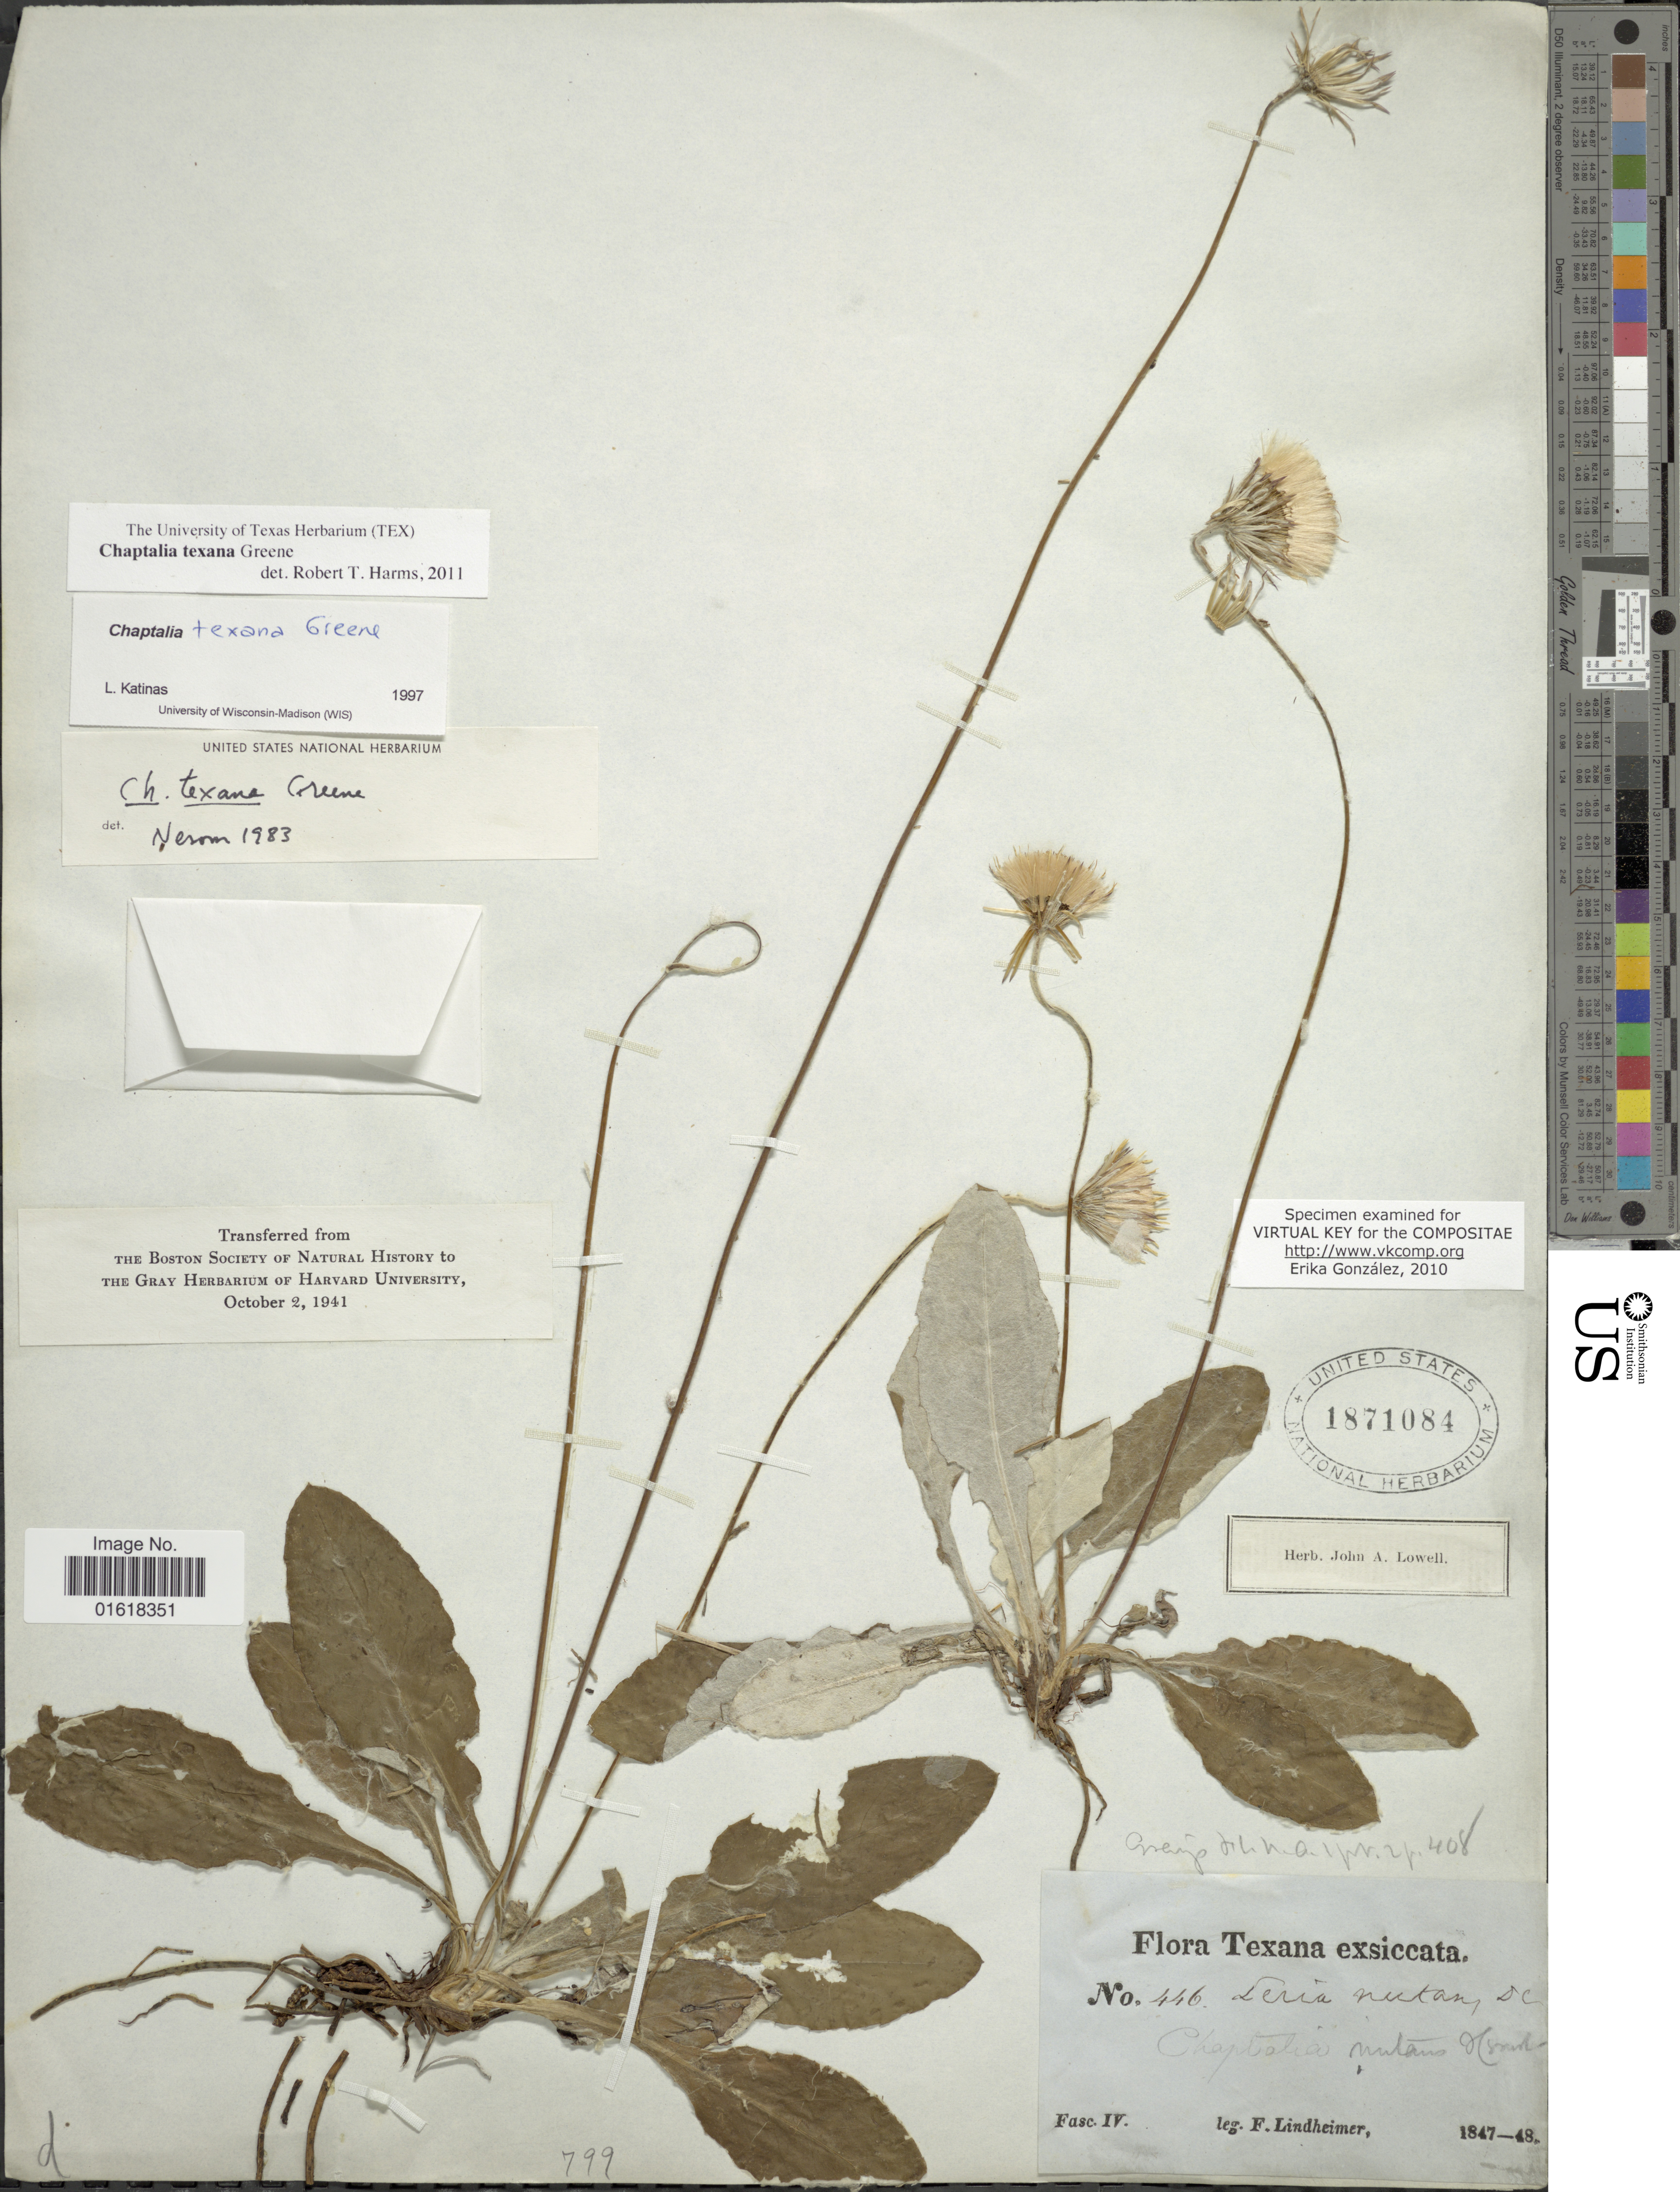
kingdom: Plantae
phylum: Tracheophyta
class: Magnoliopsida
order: Asterales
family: Asteraceae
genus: Chaptalia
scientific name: Chaptalia texana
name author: Greene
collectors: F. Lindheimer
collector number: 446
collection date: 1847/1848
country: United States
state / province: Texas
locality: Fasc. IV.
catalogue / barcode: US 1871084